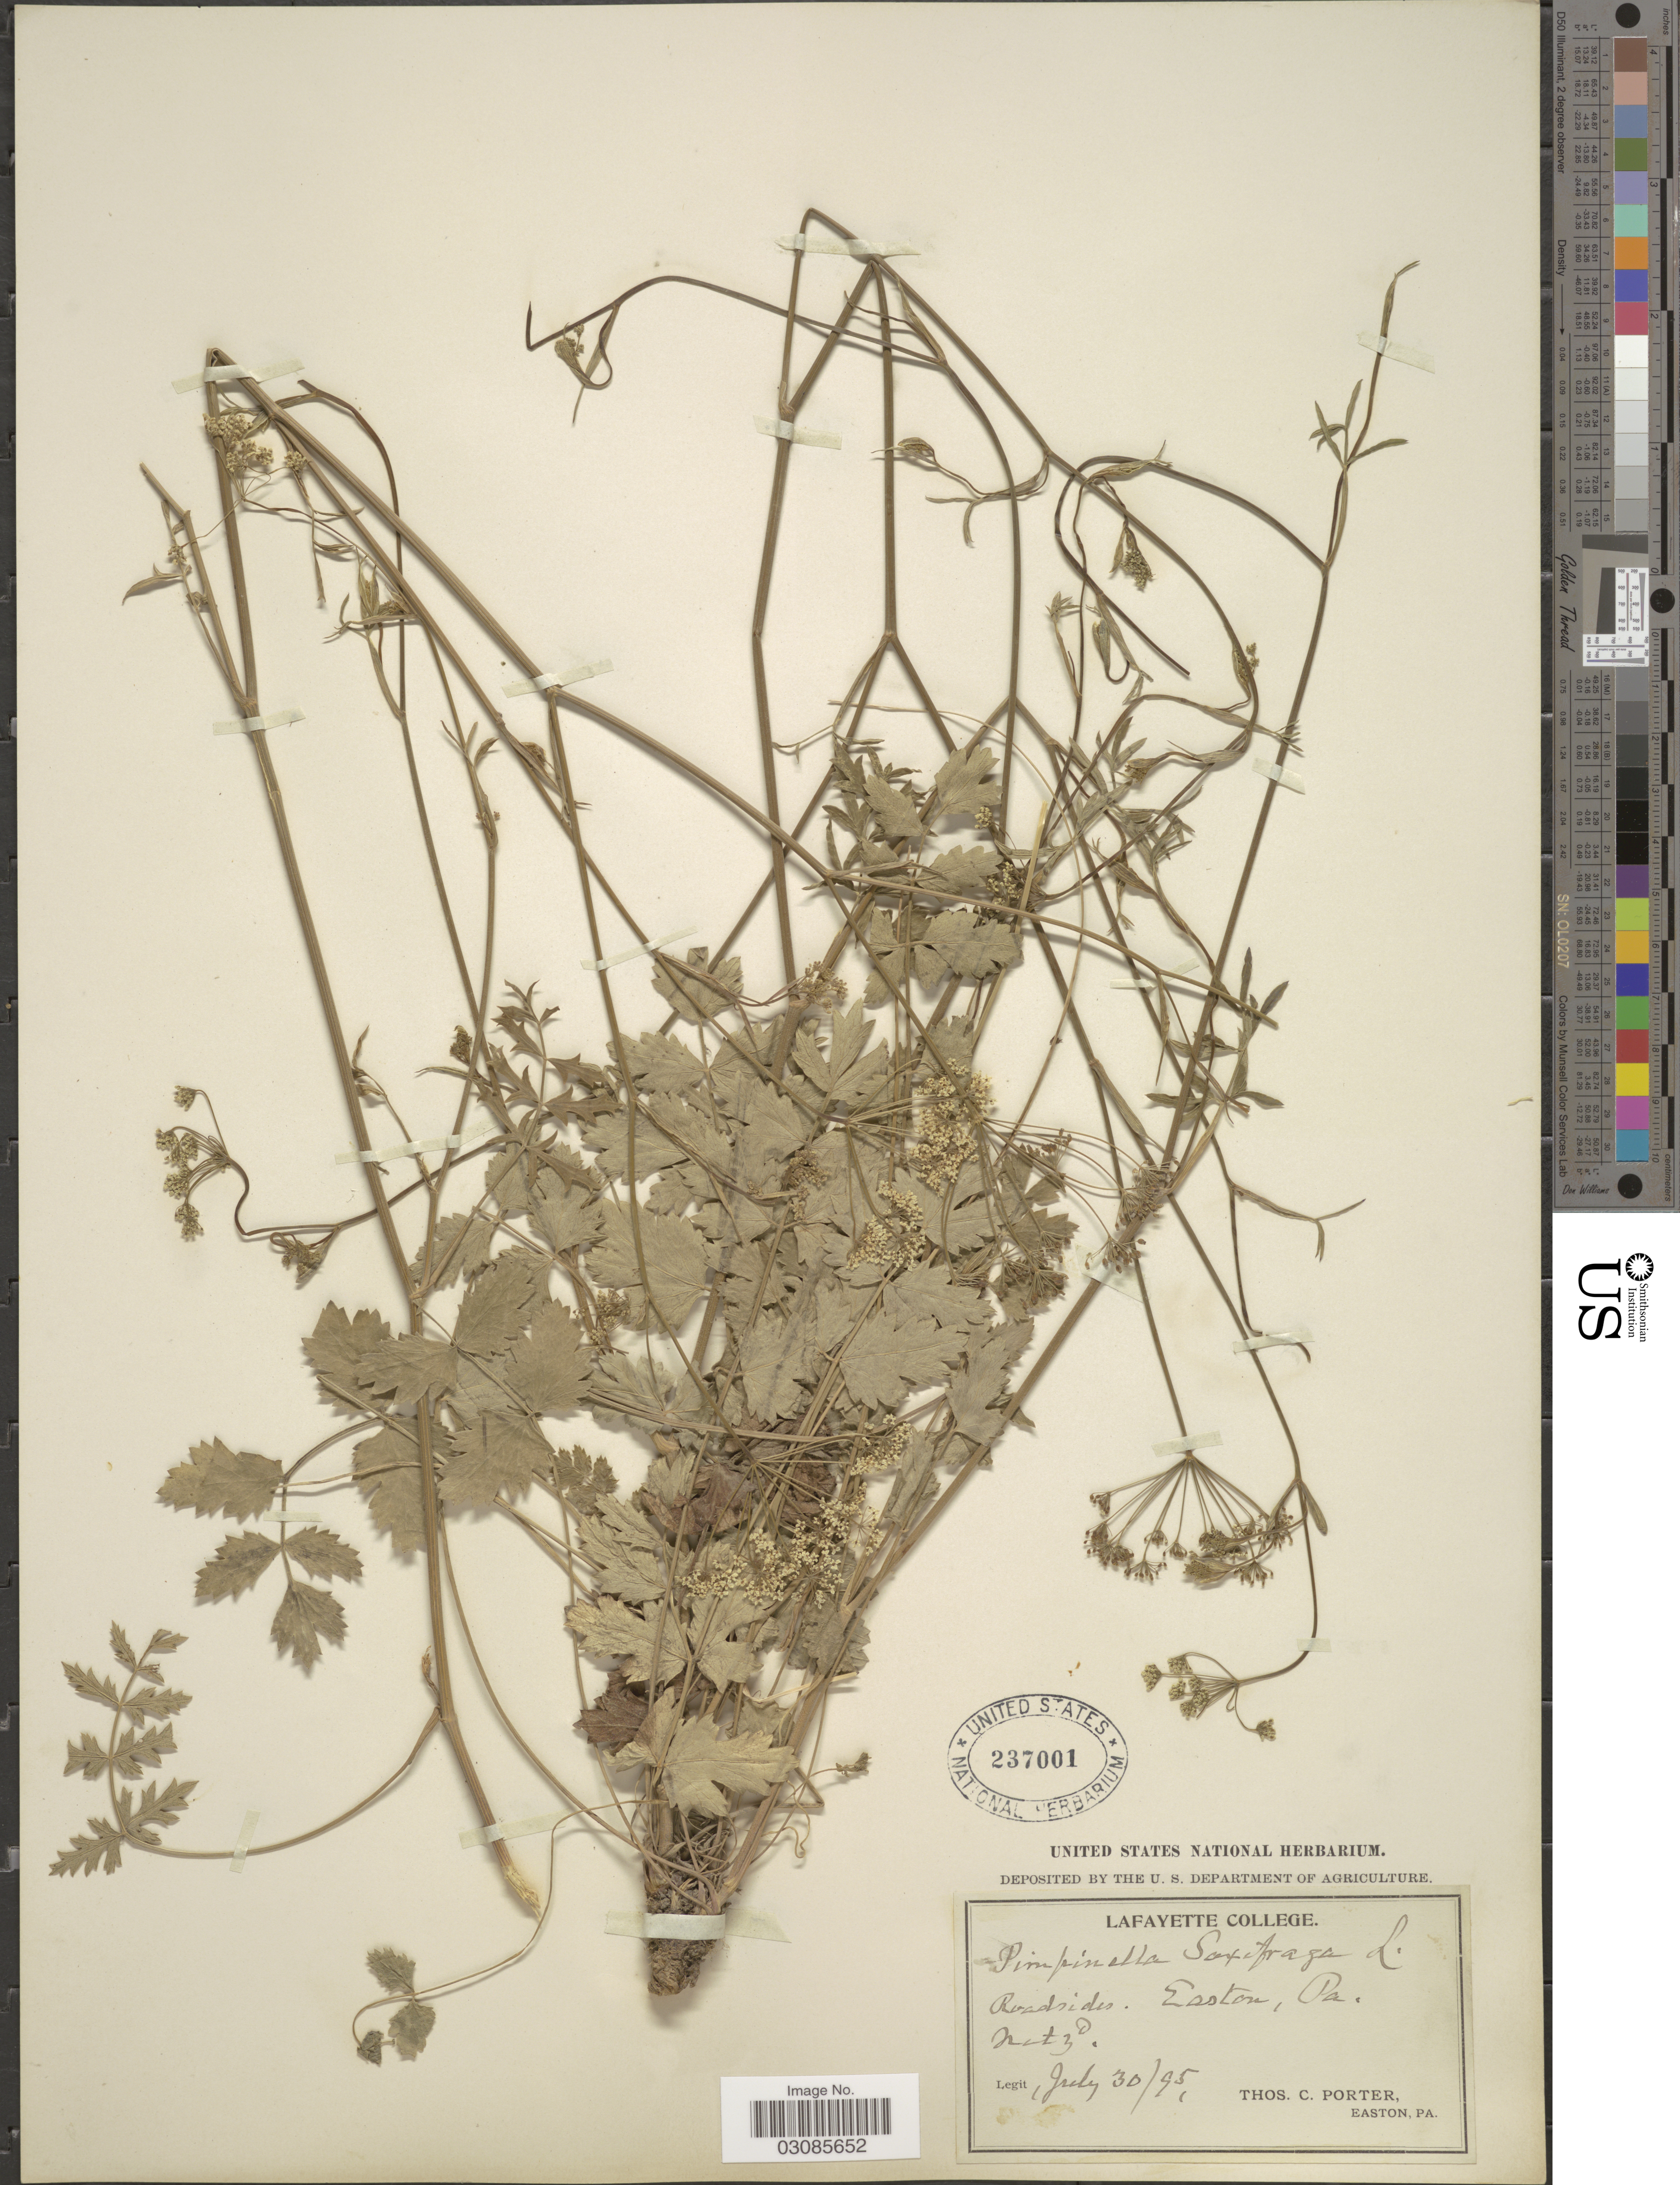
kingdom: Plantae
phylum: Tracheophyta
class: Magnoliopsida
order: Apiales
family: Apiaceae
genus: Pimpinella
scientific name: Pimpinella saxifraga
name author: L.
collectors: T. Porter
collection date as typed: Transcribed d/m/y: 30/7/95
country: United States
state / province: Pennsylvania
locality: Roadsides. Easton, Pa.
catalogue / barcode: US 237001